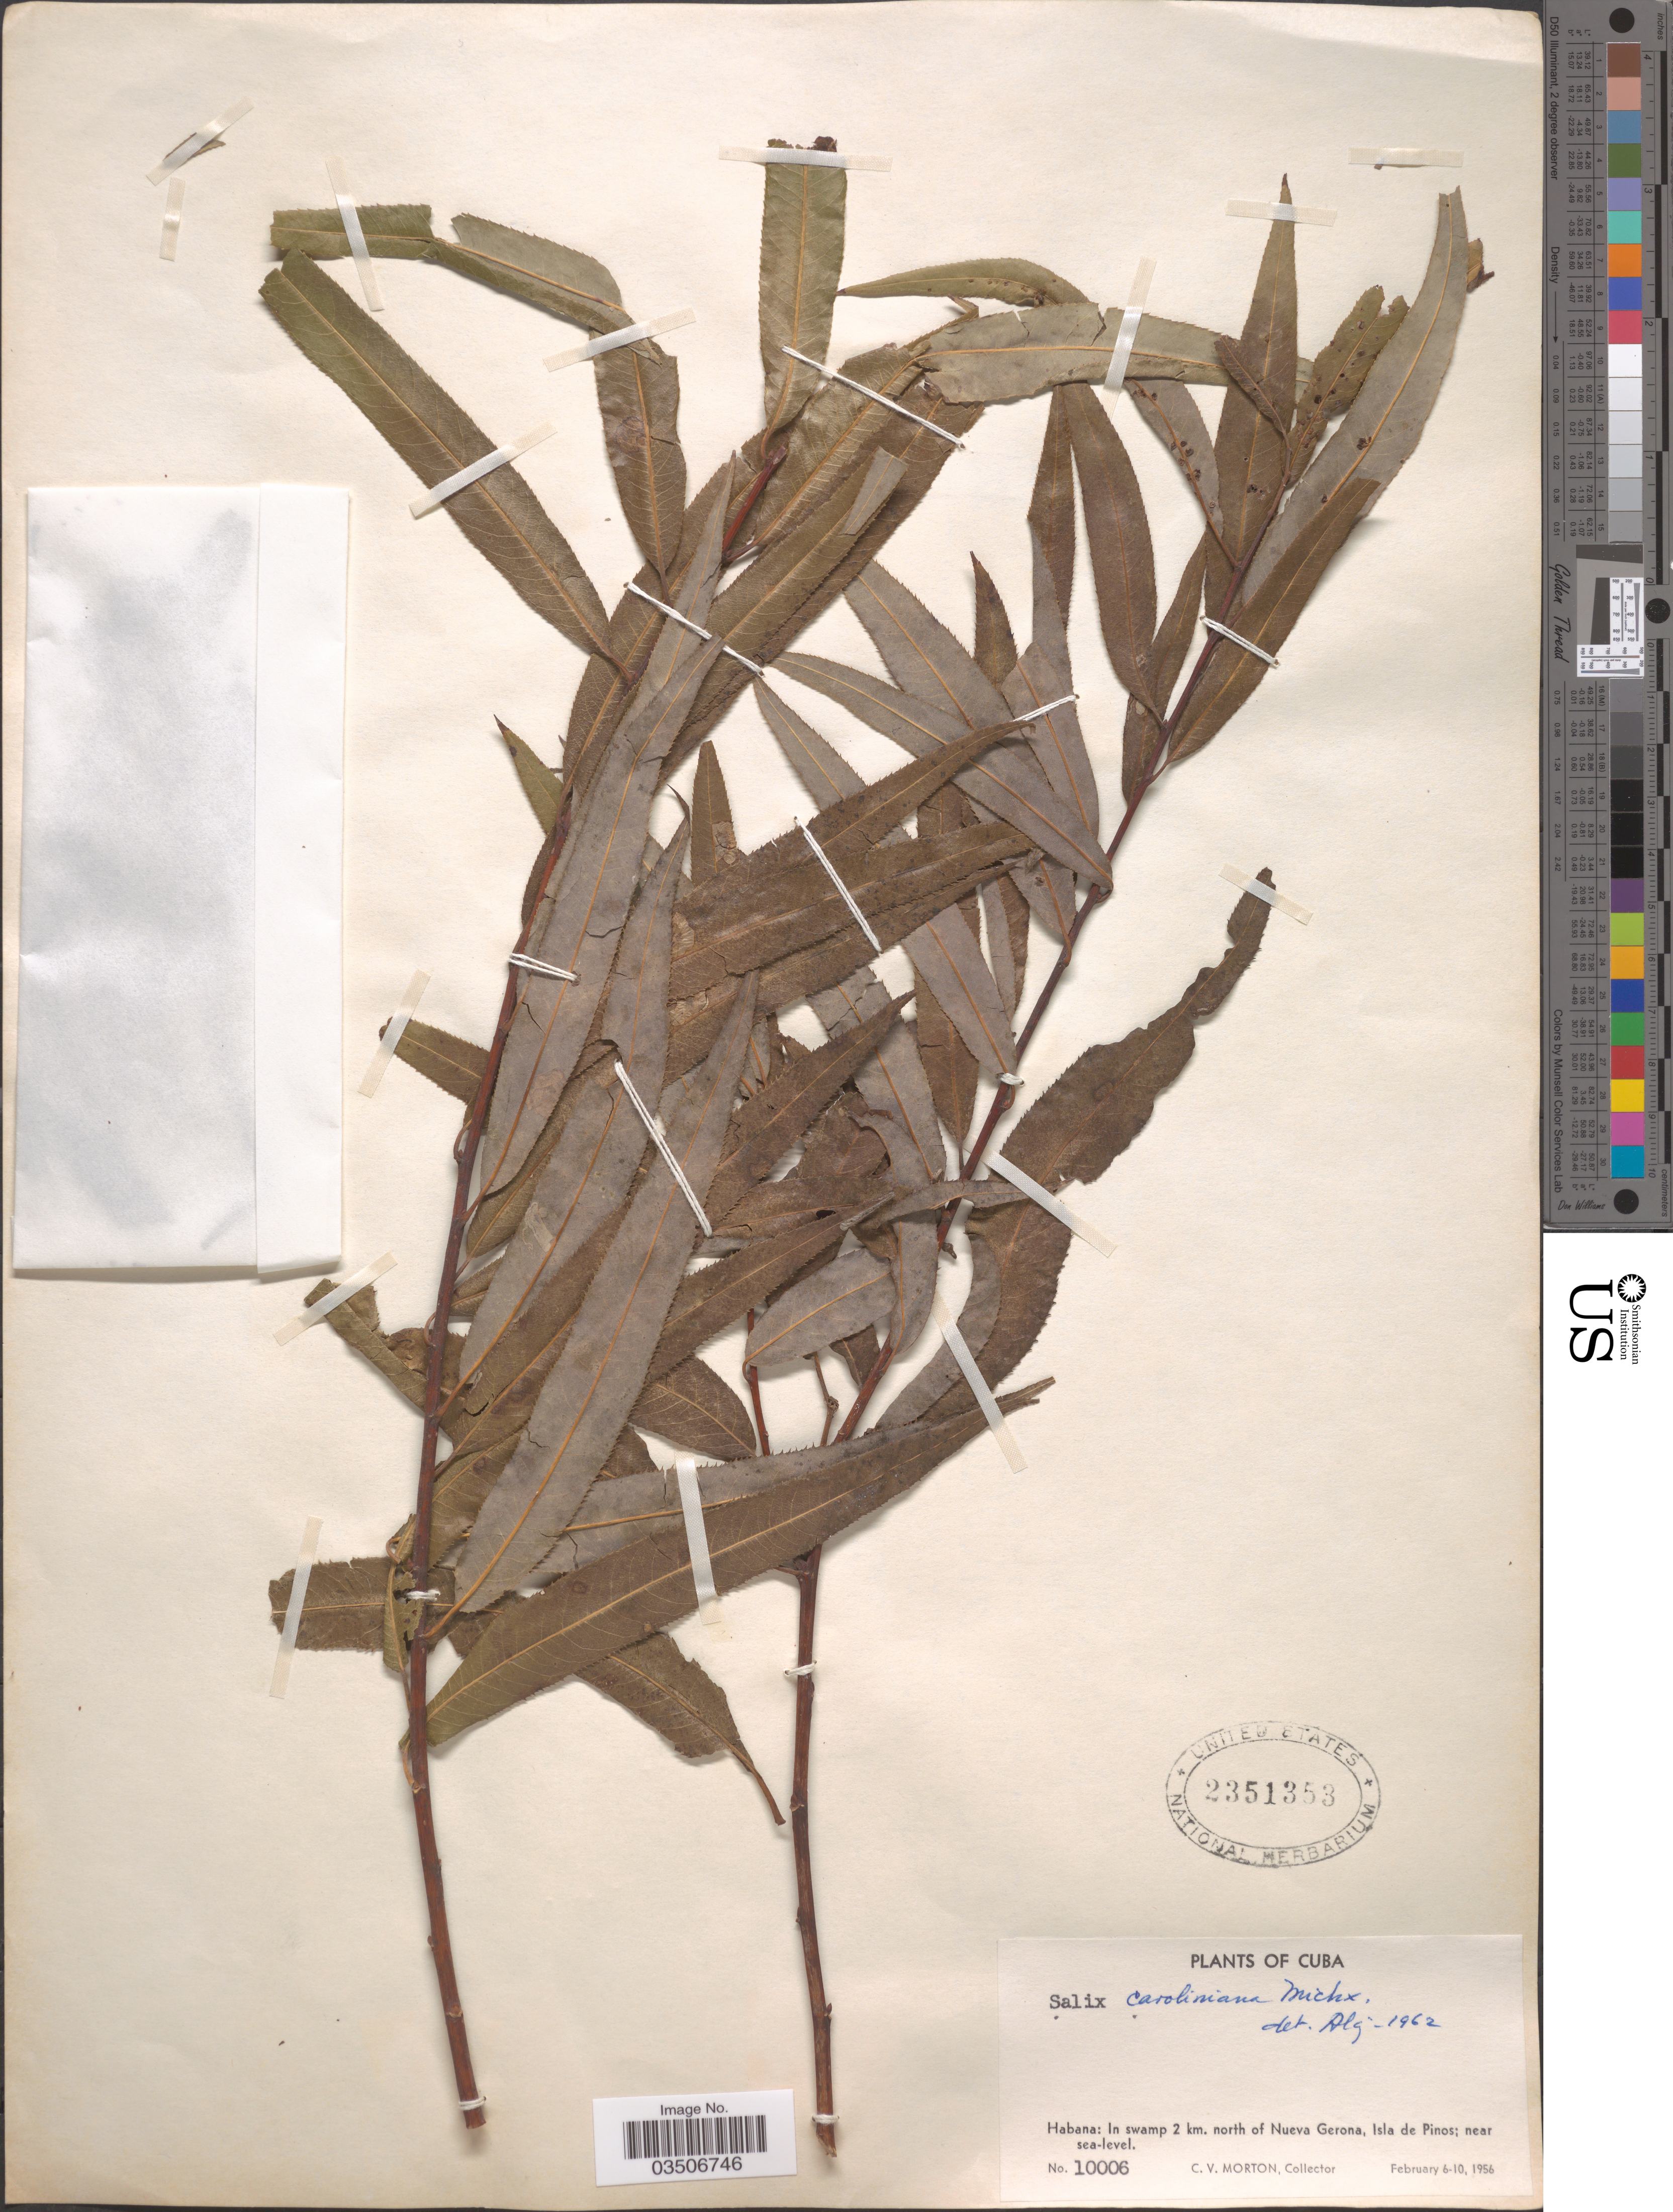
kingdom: Plantae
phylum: Tracheophyta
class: Magnoliopsida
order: Malpighiales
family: Salicaceae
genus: Salix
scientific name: Salix caroliniana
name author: Michx.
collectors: C. V. Morton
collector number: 10006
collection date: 1956-02-06/1956-02-10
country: Cuba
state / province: La Habana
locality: Habana: In swamp 2 km. north of Nueva Gerona, Isla de Pinos.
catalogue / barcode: US 2351353